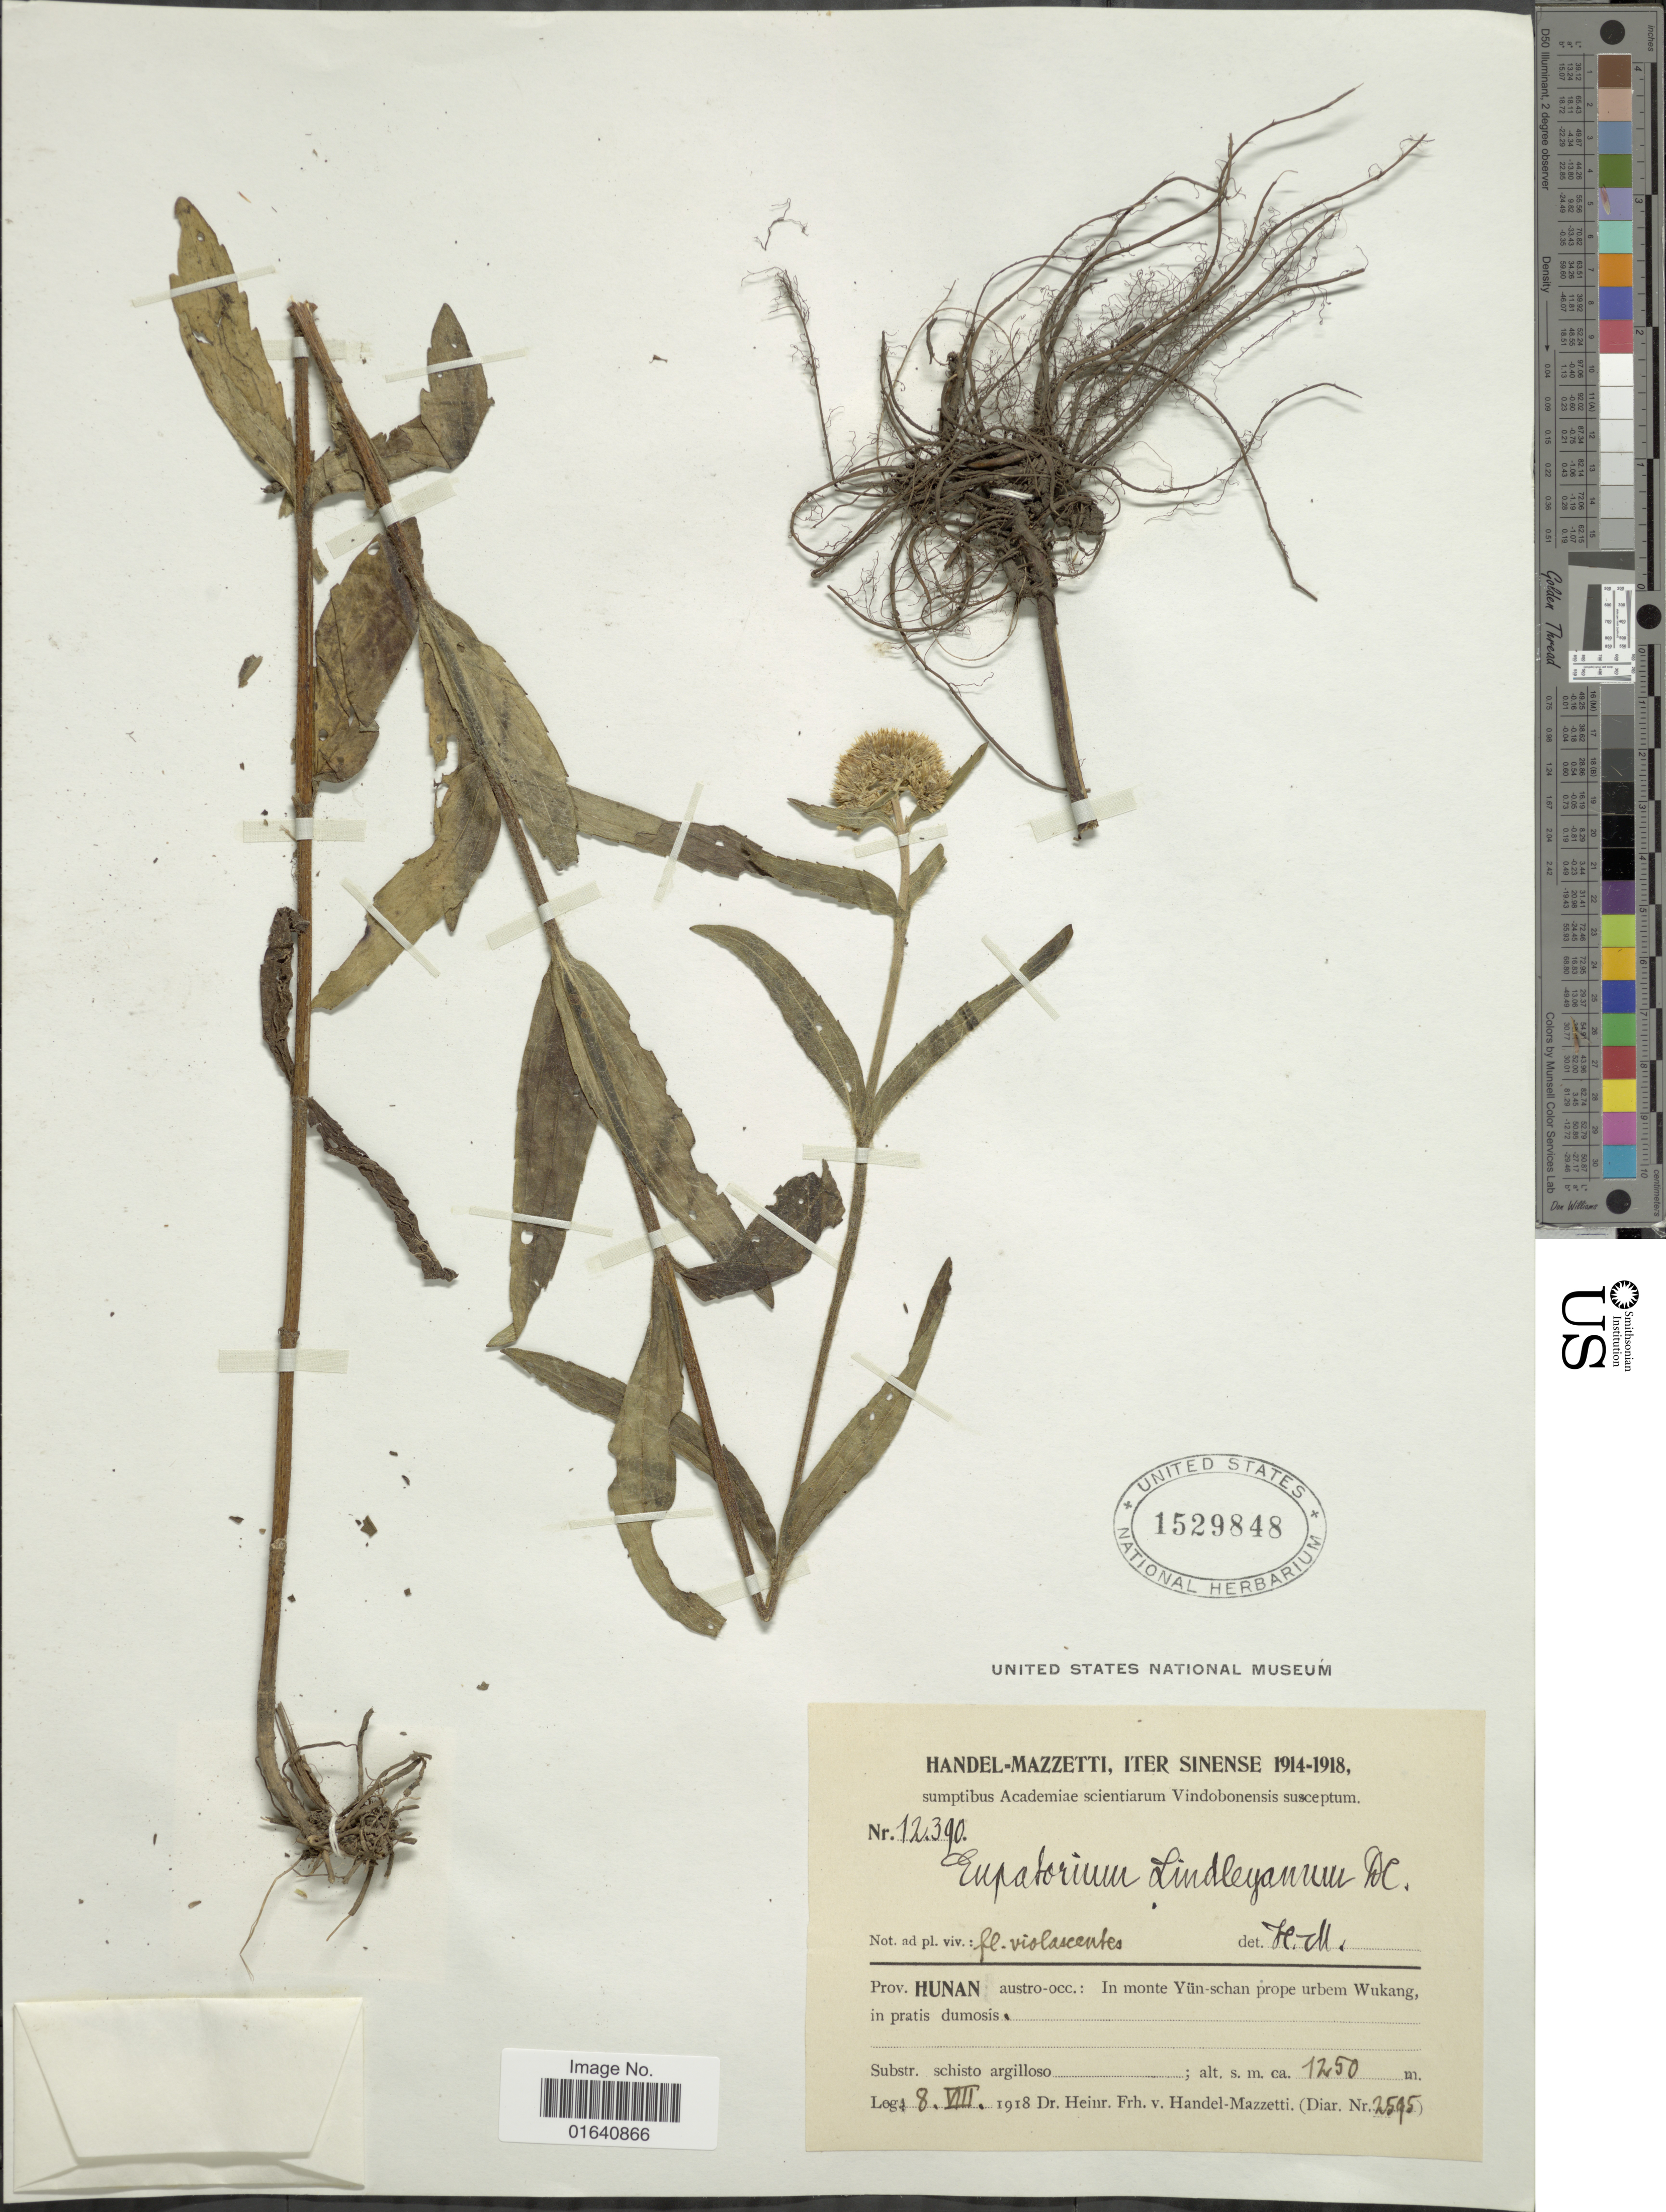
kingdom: Plantae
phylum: Tracheophyta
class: Magnoliopsida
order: Asterales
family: Asteraceae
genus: Eupatorium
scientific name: Eupatorium lindleyanum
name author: DC.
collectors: H. Handel-Mazzetti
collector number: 2595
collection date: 1918-08-08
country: China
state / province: Hunan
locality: Austro-occid: In monte Yün-schan prope urbem Wukang, in pratis dumosis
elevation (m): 1250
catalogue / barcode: US 1529848